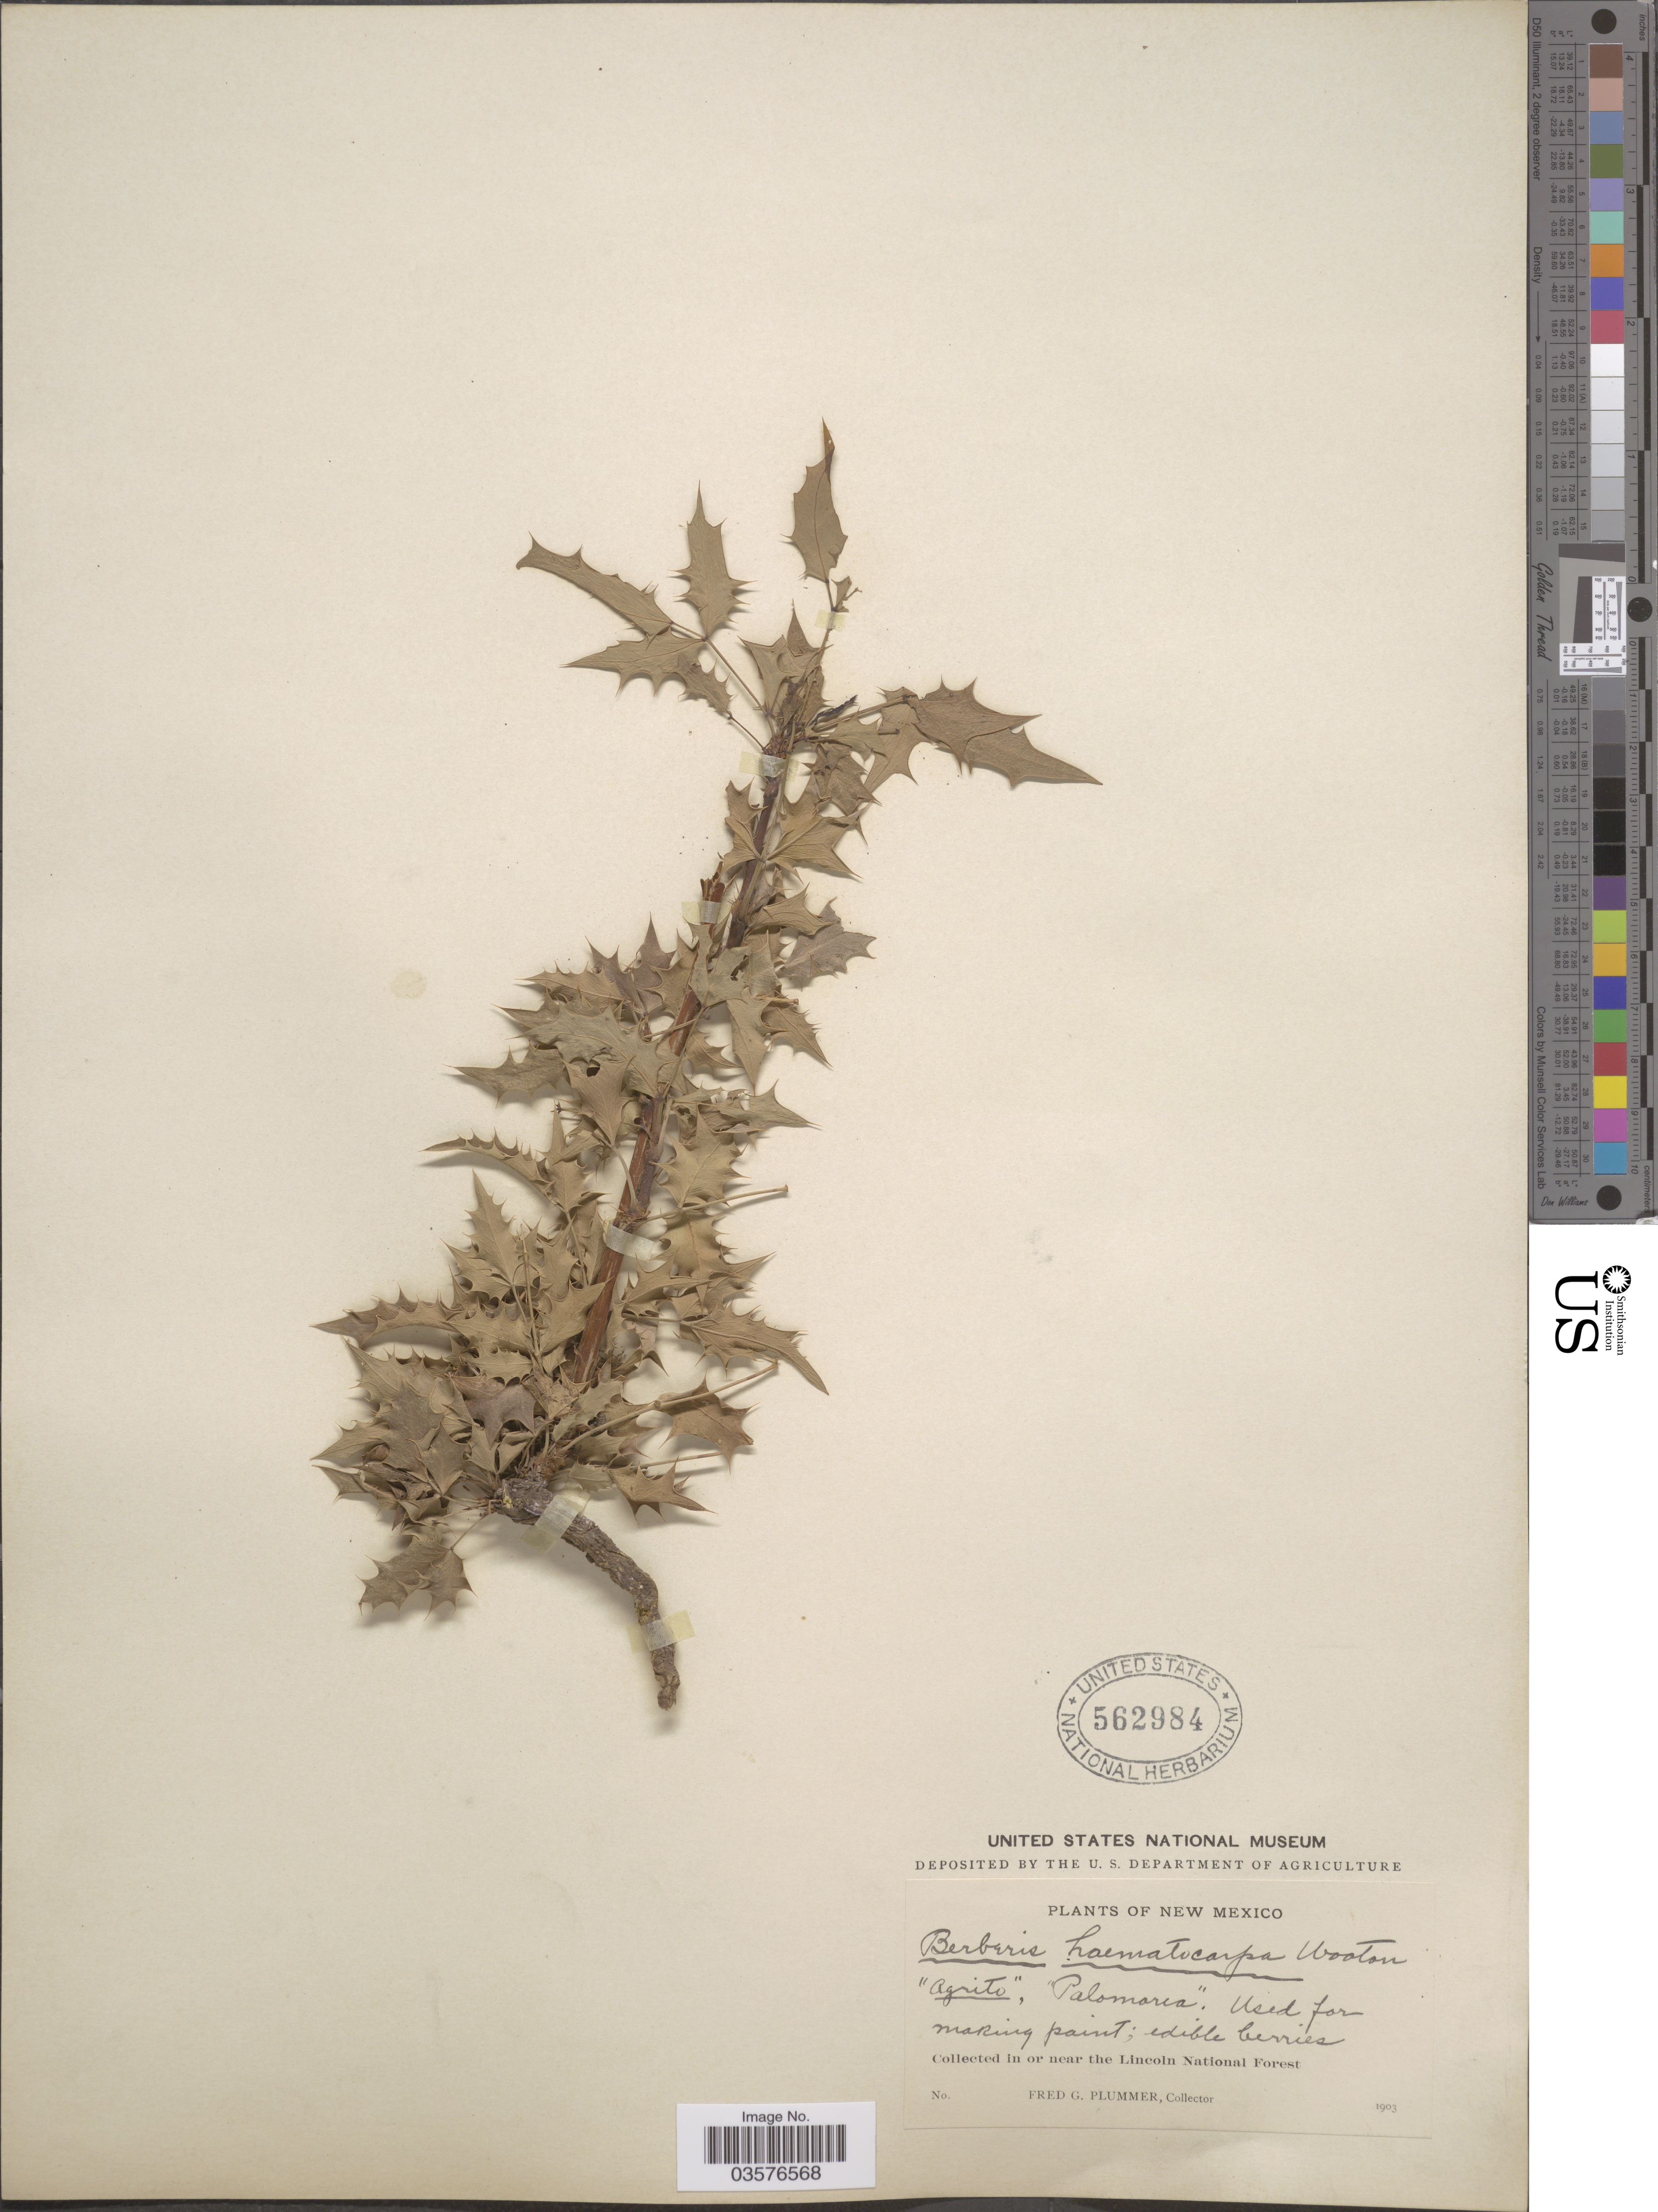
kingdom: Plantae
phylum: Tracheophyta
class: Magnoliopsida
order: Ranunculales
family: Berberidaceae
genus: Mahonia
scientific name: Mahonia haematocarpa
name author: (Wooton) Fedde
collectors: F. Plummer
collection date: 1903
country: United States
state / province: New Mexico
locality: In or near the Lincoln National Forest.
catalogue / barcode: US 562984